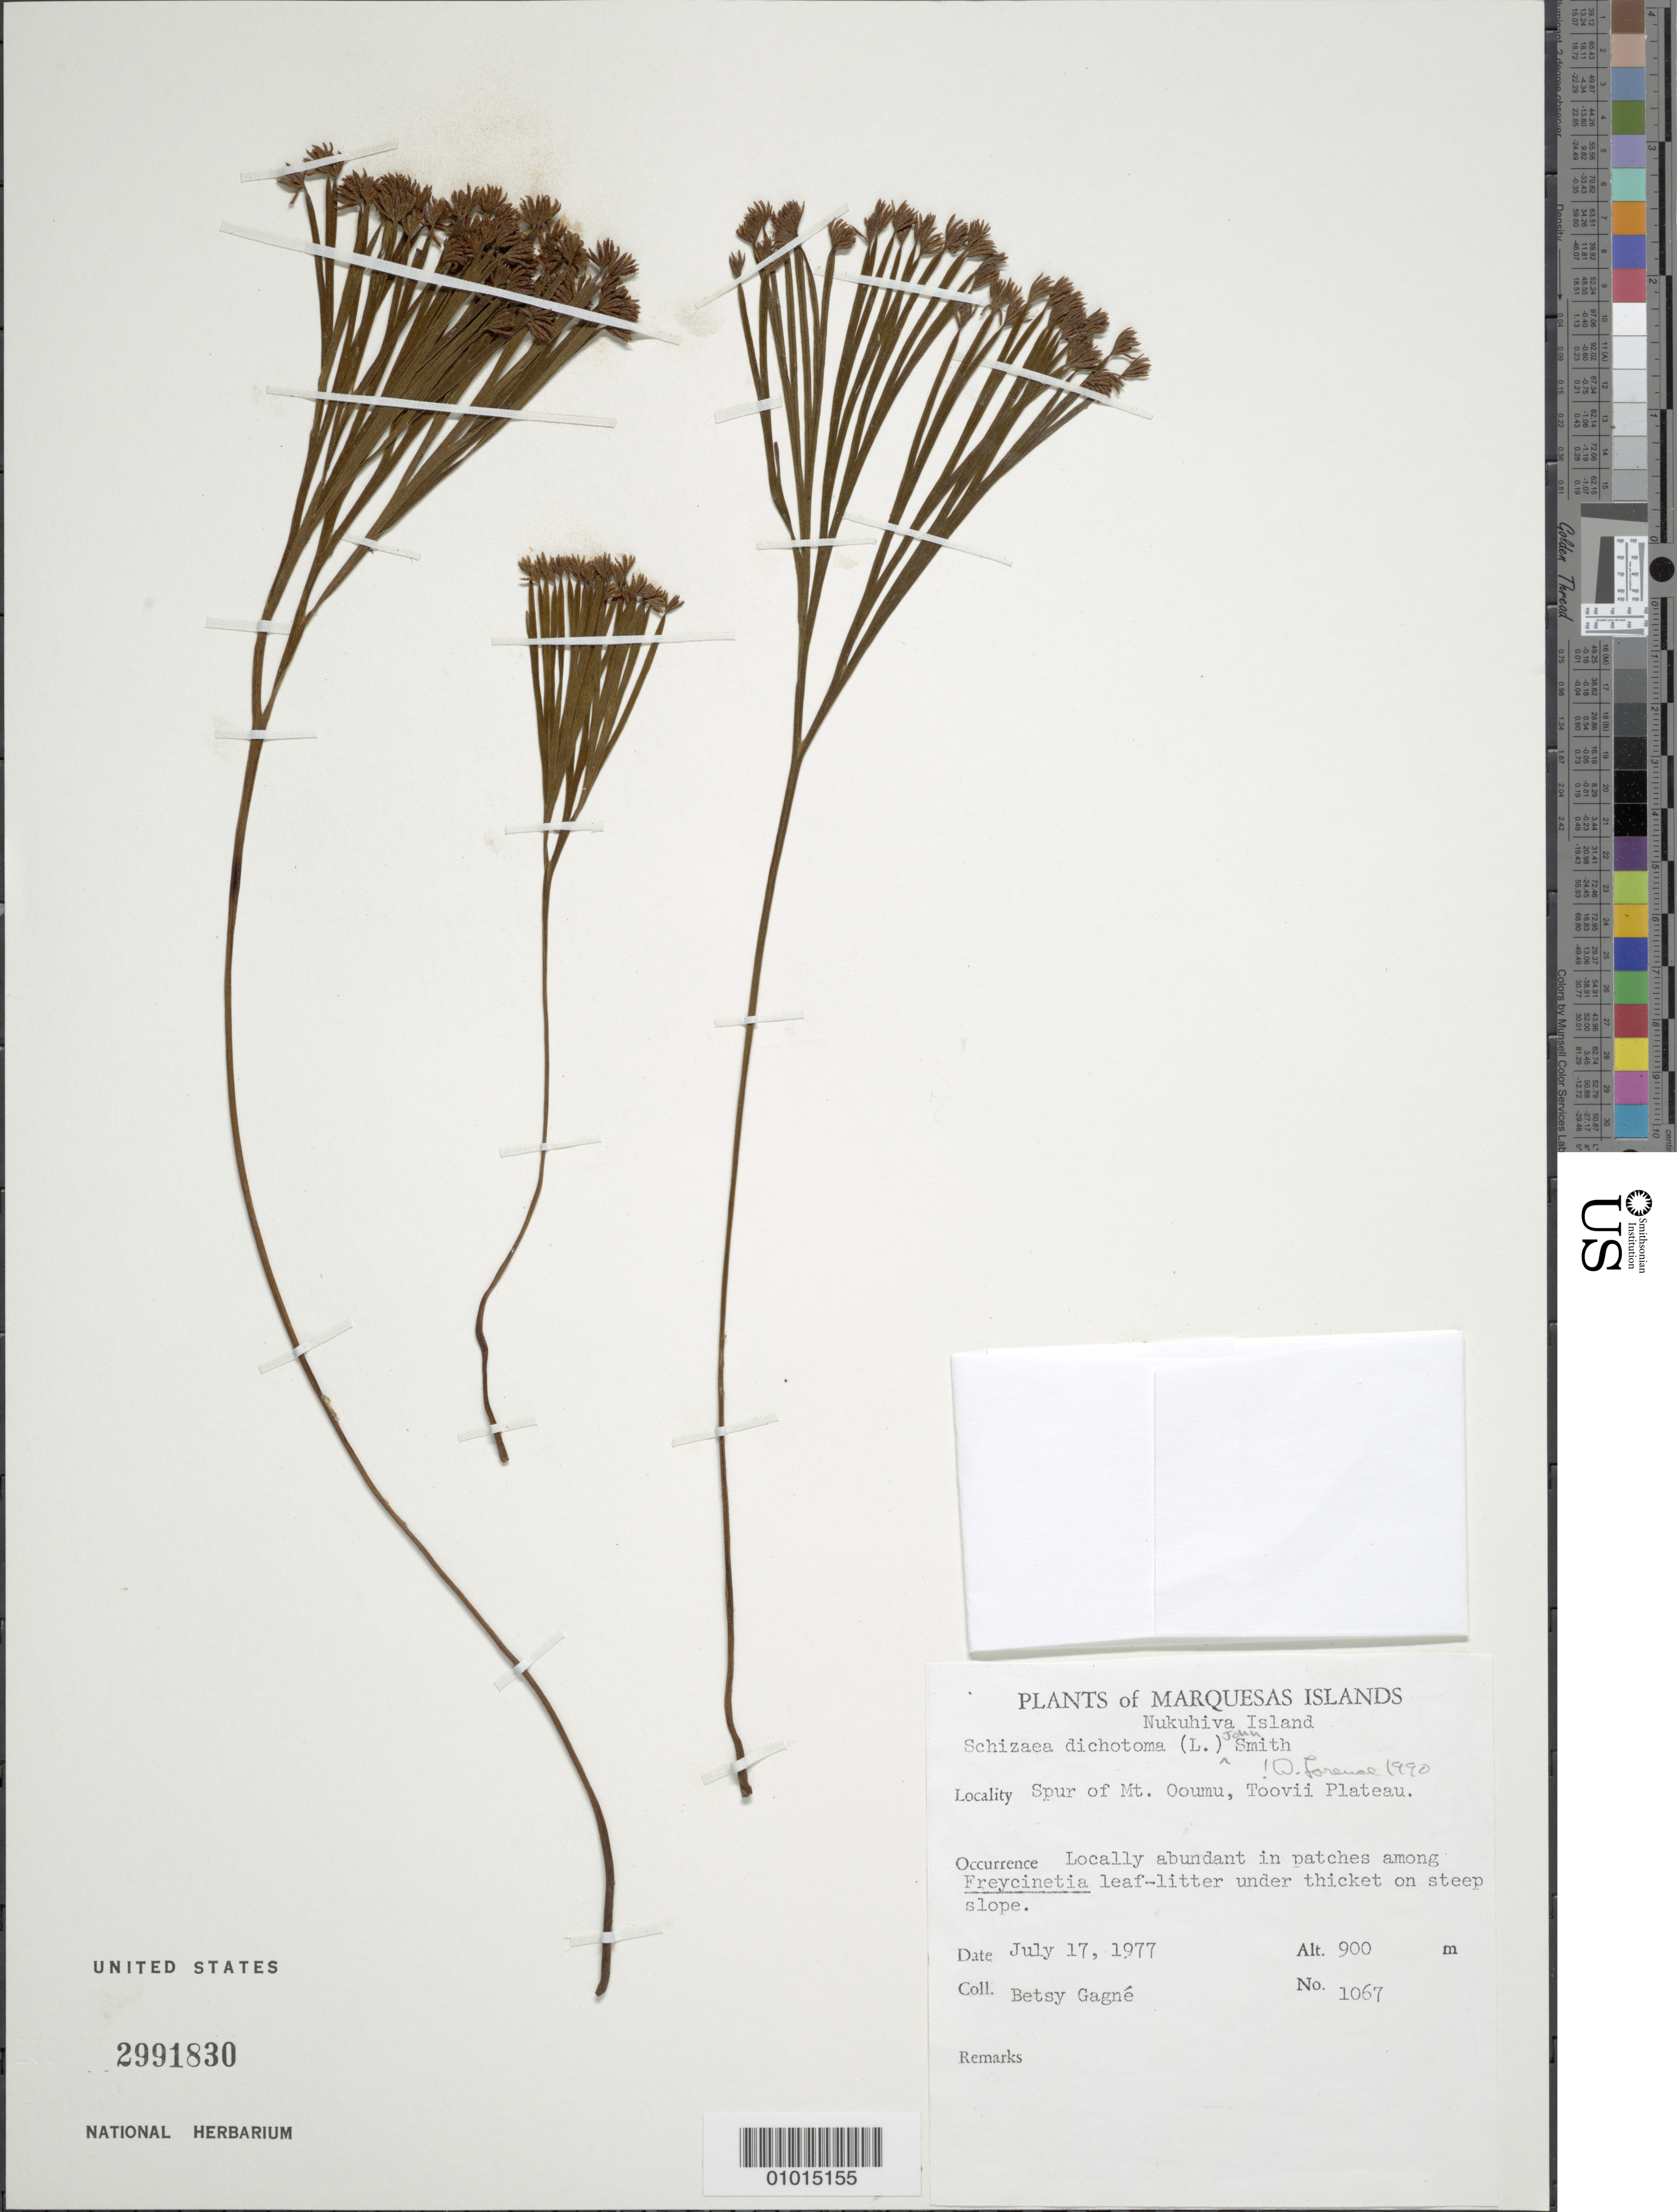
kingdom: Plantae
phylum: Tracheophyta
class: Polypodiopsida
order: Schizaeales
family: Schizaeaceae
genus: Schizaea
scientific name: Schizaea dichotoma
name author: (L.) J. Sm.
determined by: Lorence, David H., (PTBG), National Tropical Botanical Garden (UNITED STATES)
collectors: B. H. Gagné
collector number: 1067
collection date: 1977-07-17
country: French Polynesia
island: Nuku Hiva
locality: Toovii Plateau, spur of Mt. Ooumu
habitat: Locally abundant in patches among Freycinetia leaf-litter under thicket on steep slope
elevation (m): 900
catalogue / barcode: US 2991830